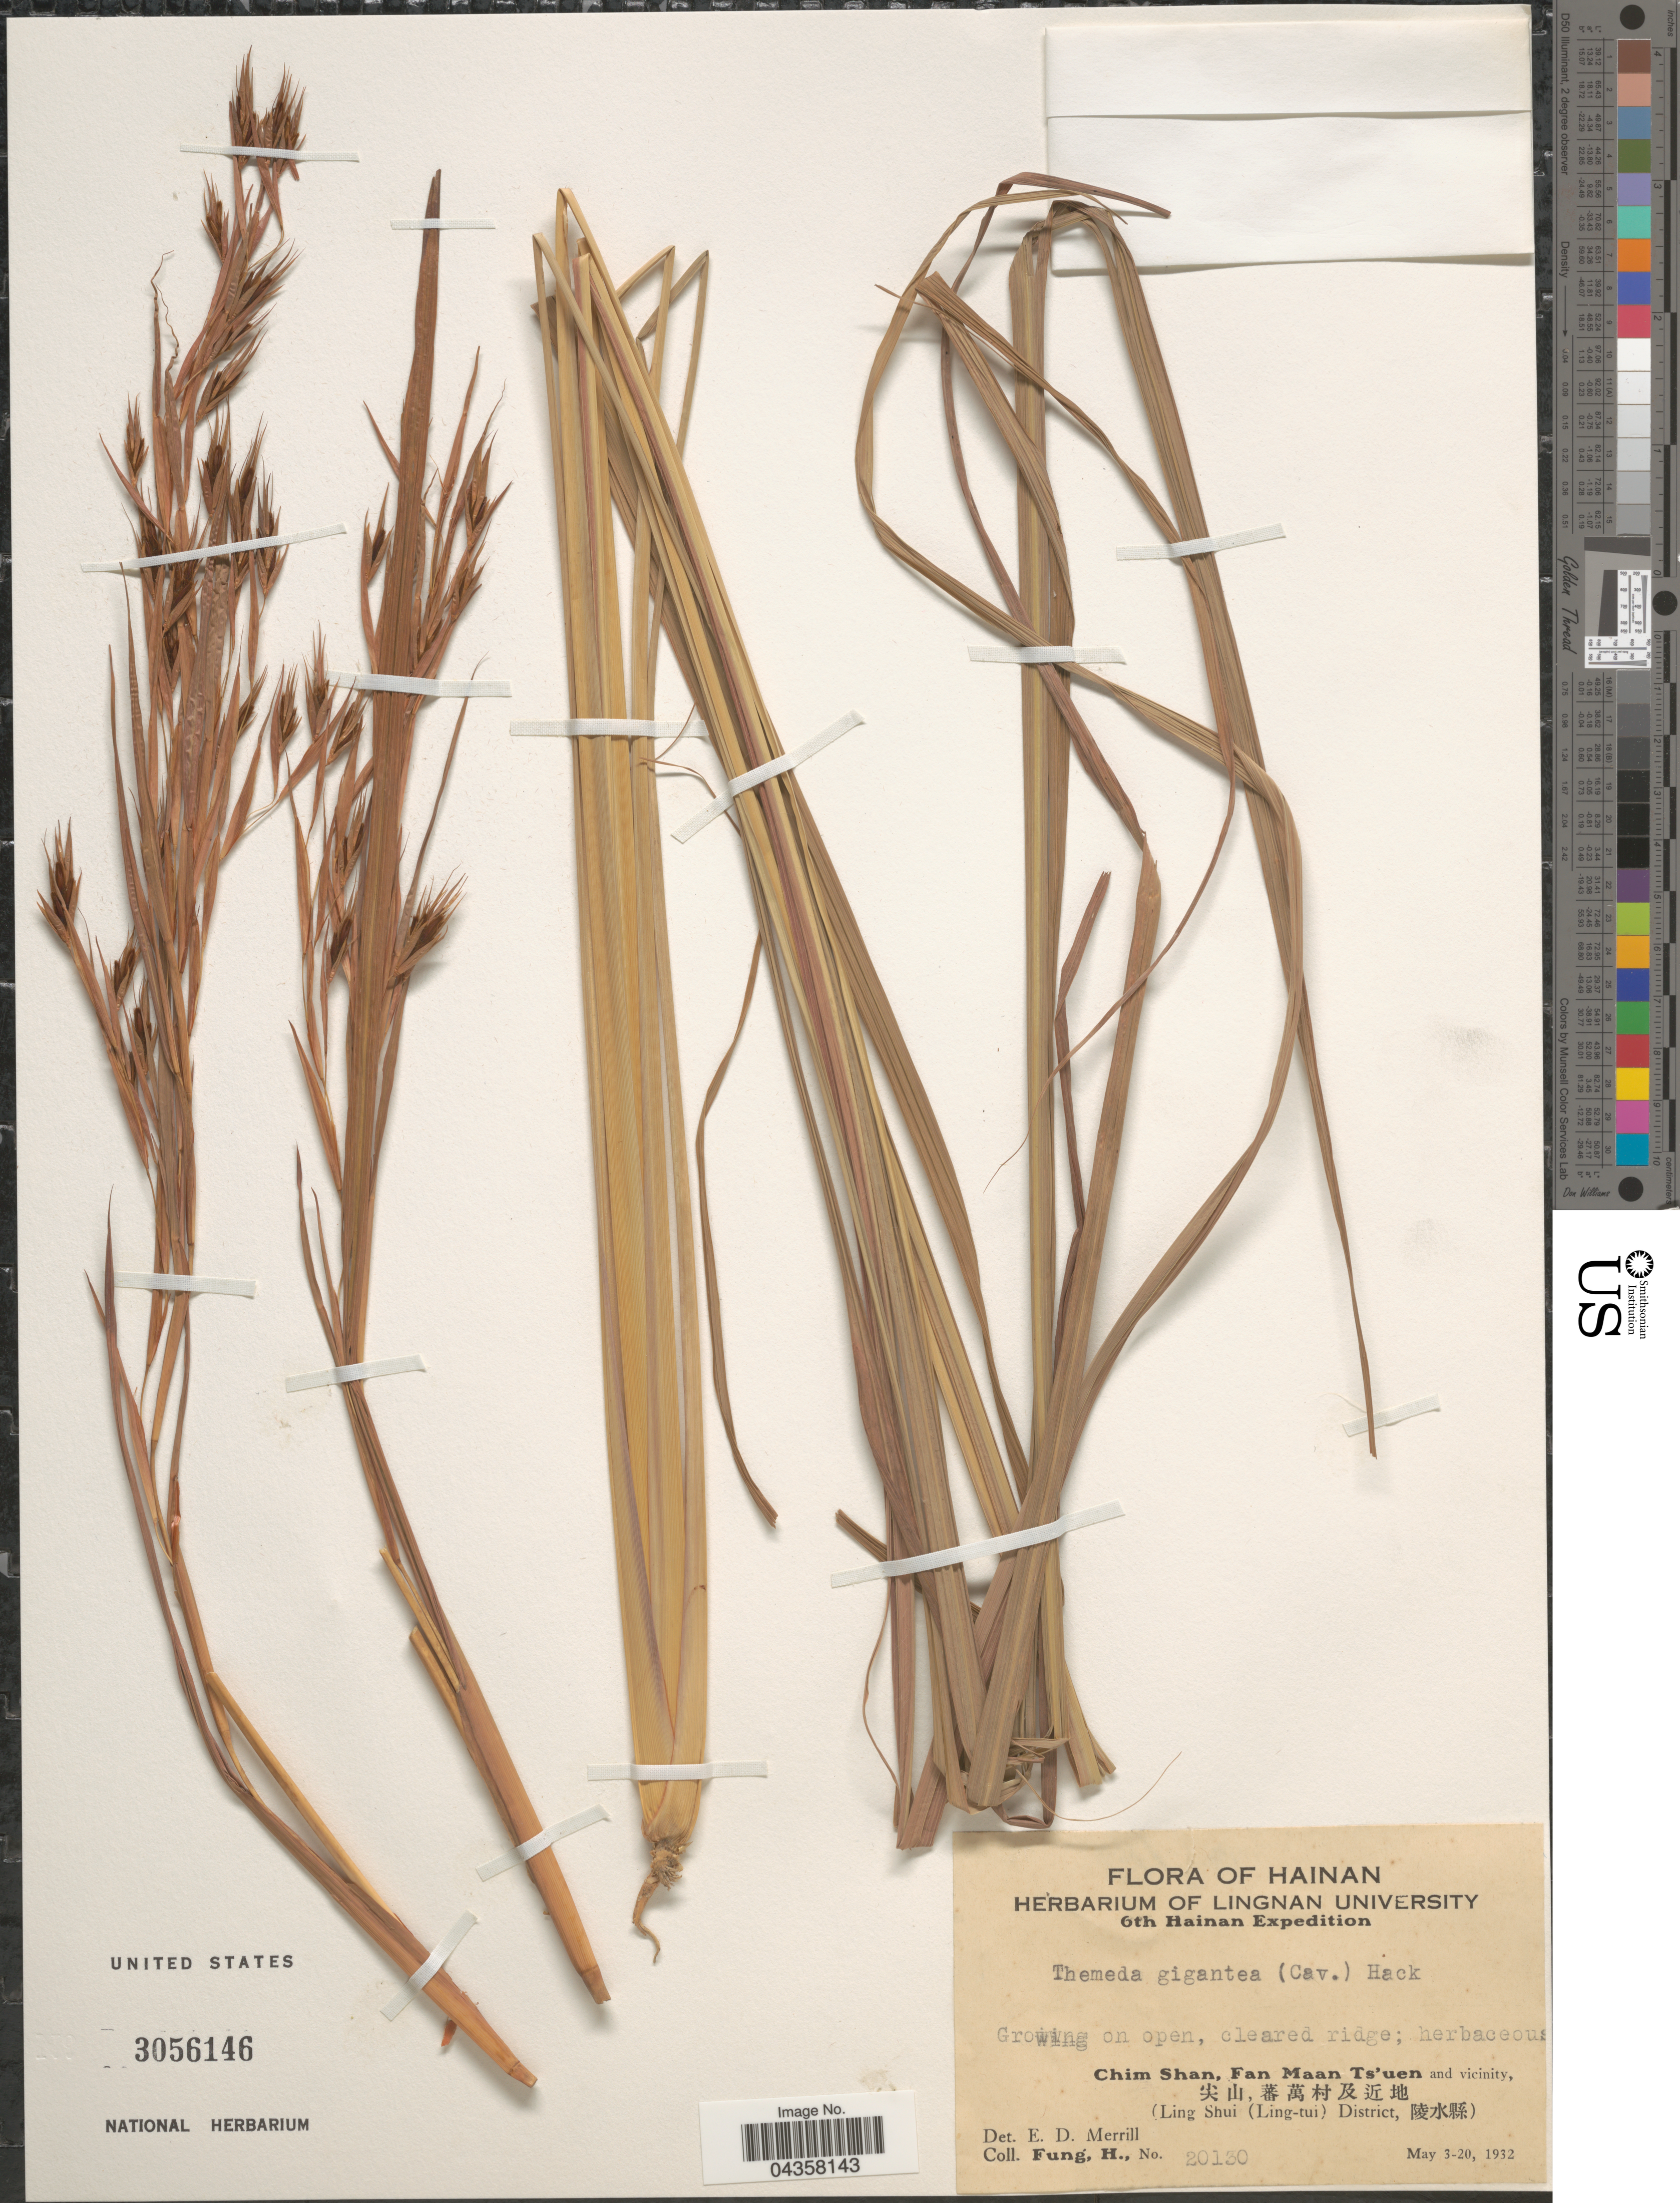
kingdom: Plantae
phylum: Tracheophyta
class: Liliopsida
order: Poales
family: Poaceae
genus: Themeda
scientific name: Themeda gigantea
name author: Hack.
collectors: H. Fung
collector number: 20130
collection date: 1932-05-03/1932-05-20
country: China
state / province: Hainan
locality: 6th Hainan Expedition. Chim Shan, Fan Maan Ts'uen and vicinity, X. (Ling Shui (Ling-tui) District, X).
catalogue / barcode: US 3056146